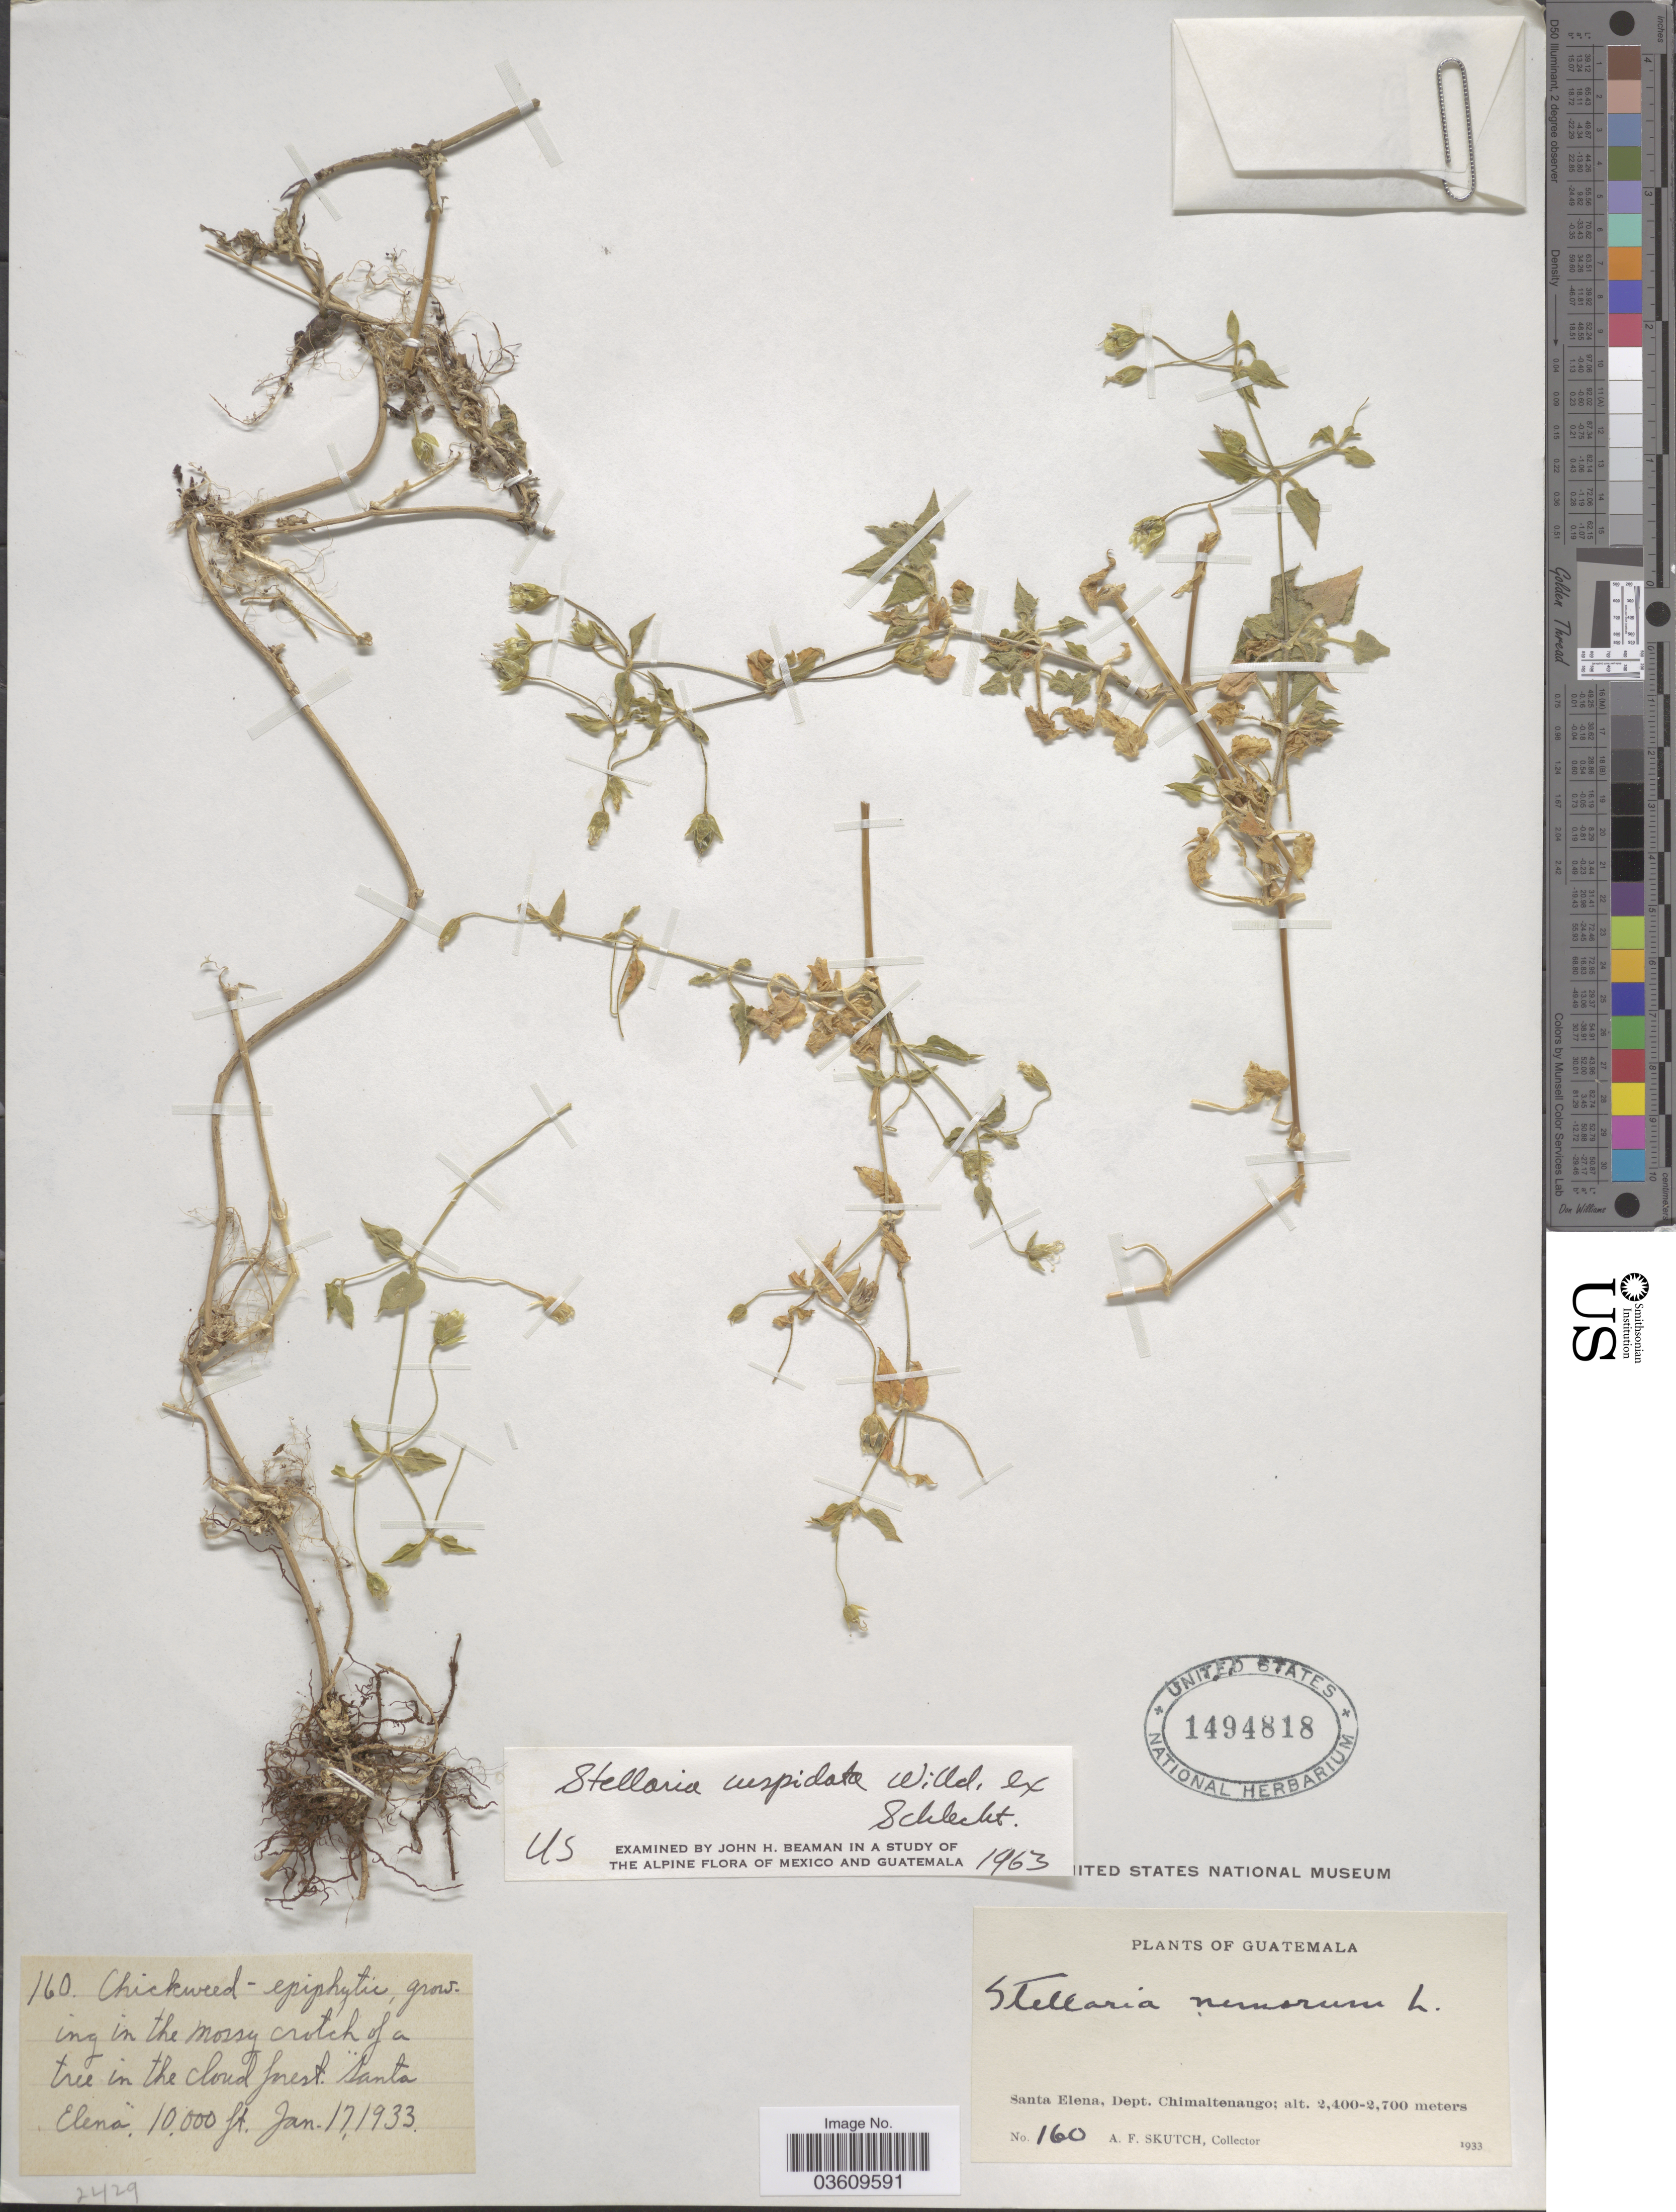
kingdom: Plantae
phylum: Tracheophyta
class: Magnoliopsida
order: Caryophyllales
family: Caryophyllaceae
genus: Stellaria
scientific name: Stellaria cuspidata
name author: Willd. ex Schltdl.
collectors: A. F. Skutch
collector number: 160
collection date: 1933-01-17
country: Guatemala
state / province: Chimaltenango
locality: Santa Elena, Dept. Chimaltenango.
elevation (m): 3048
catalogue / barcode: US 1494818